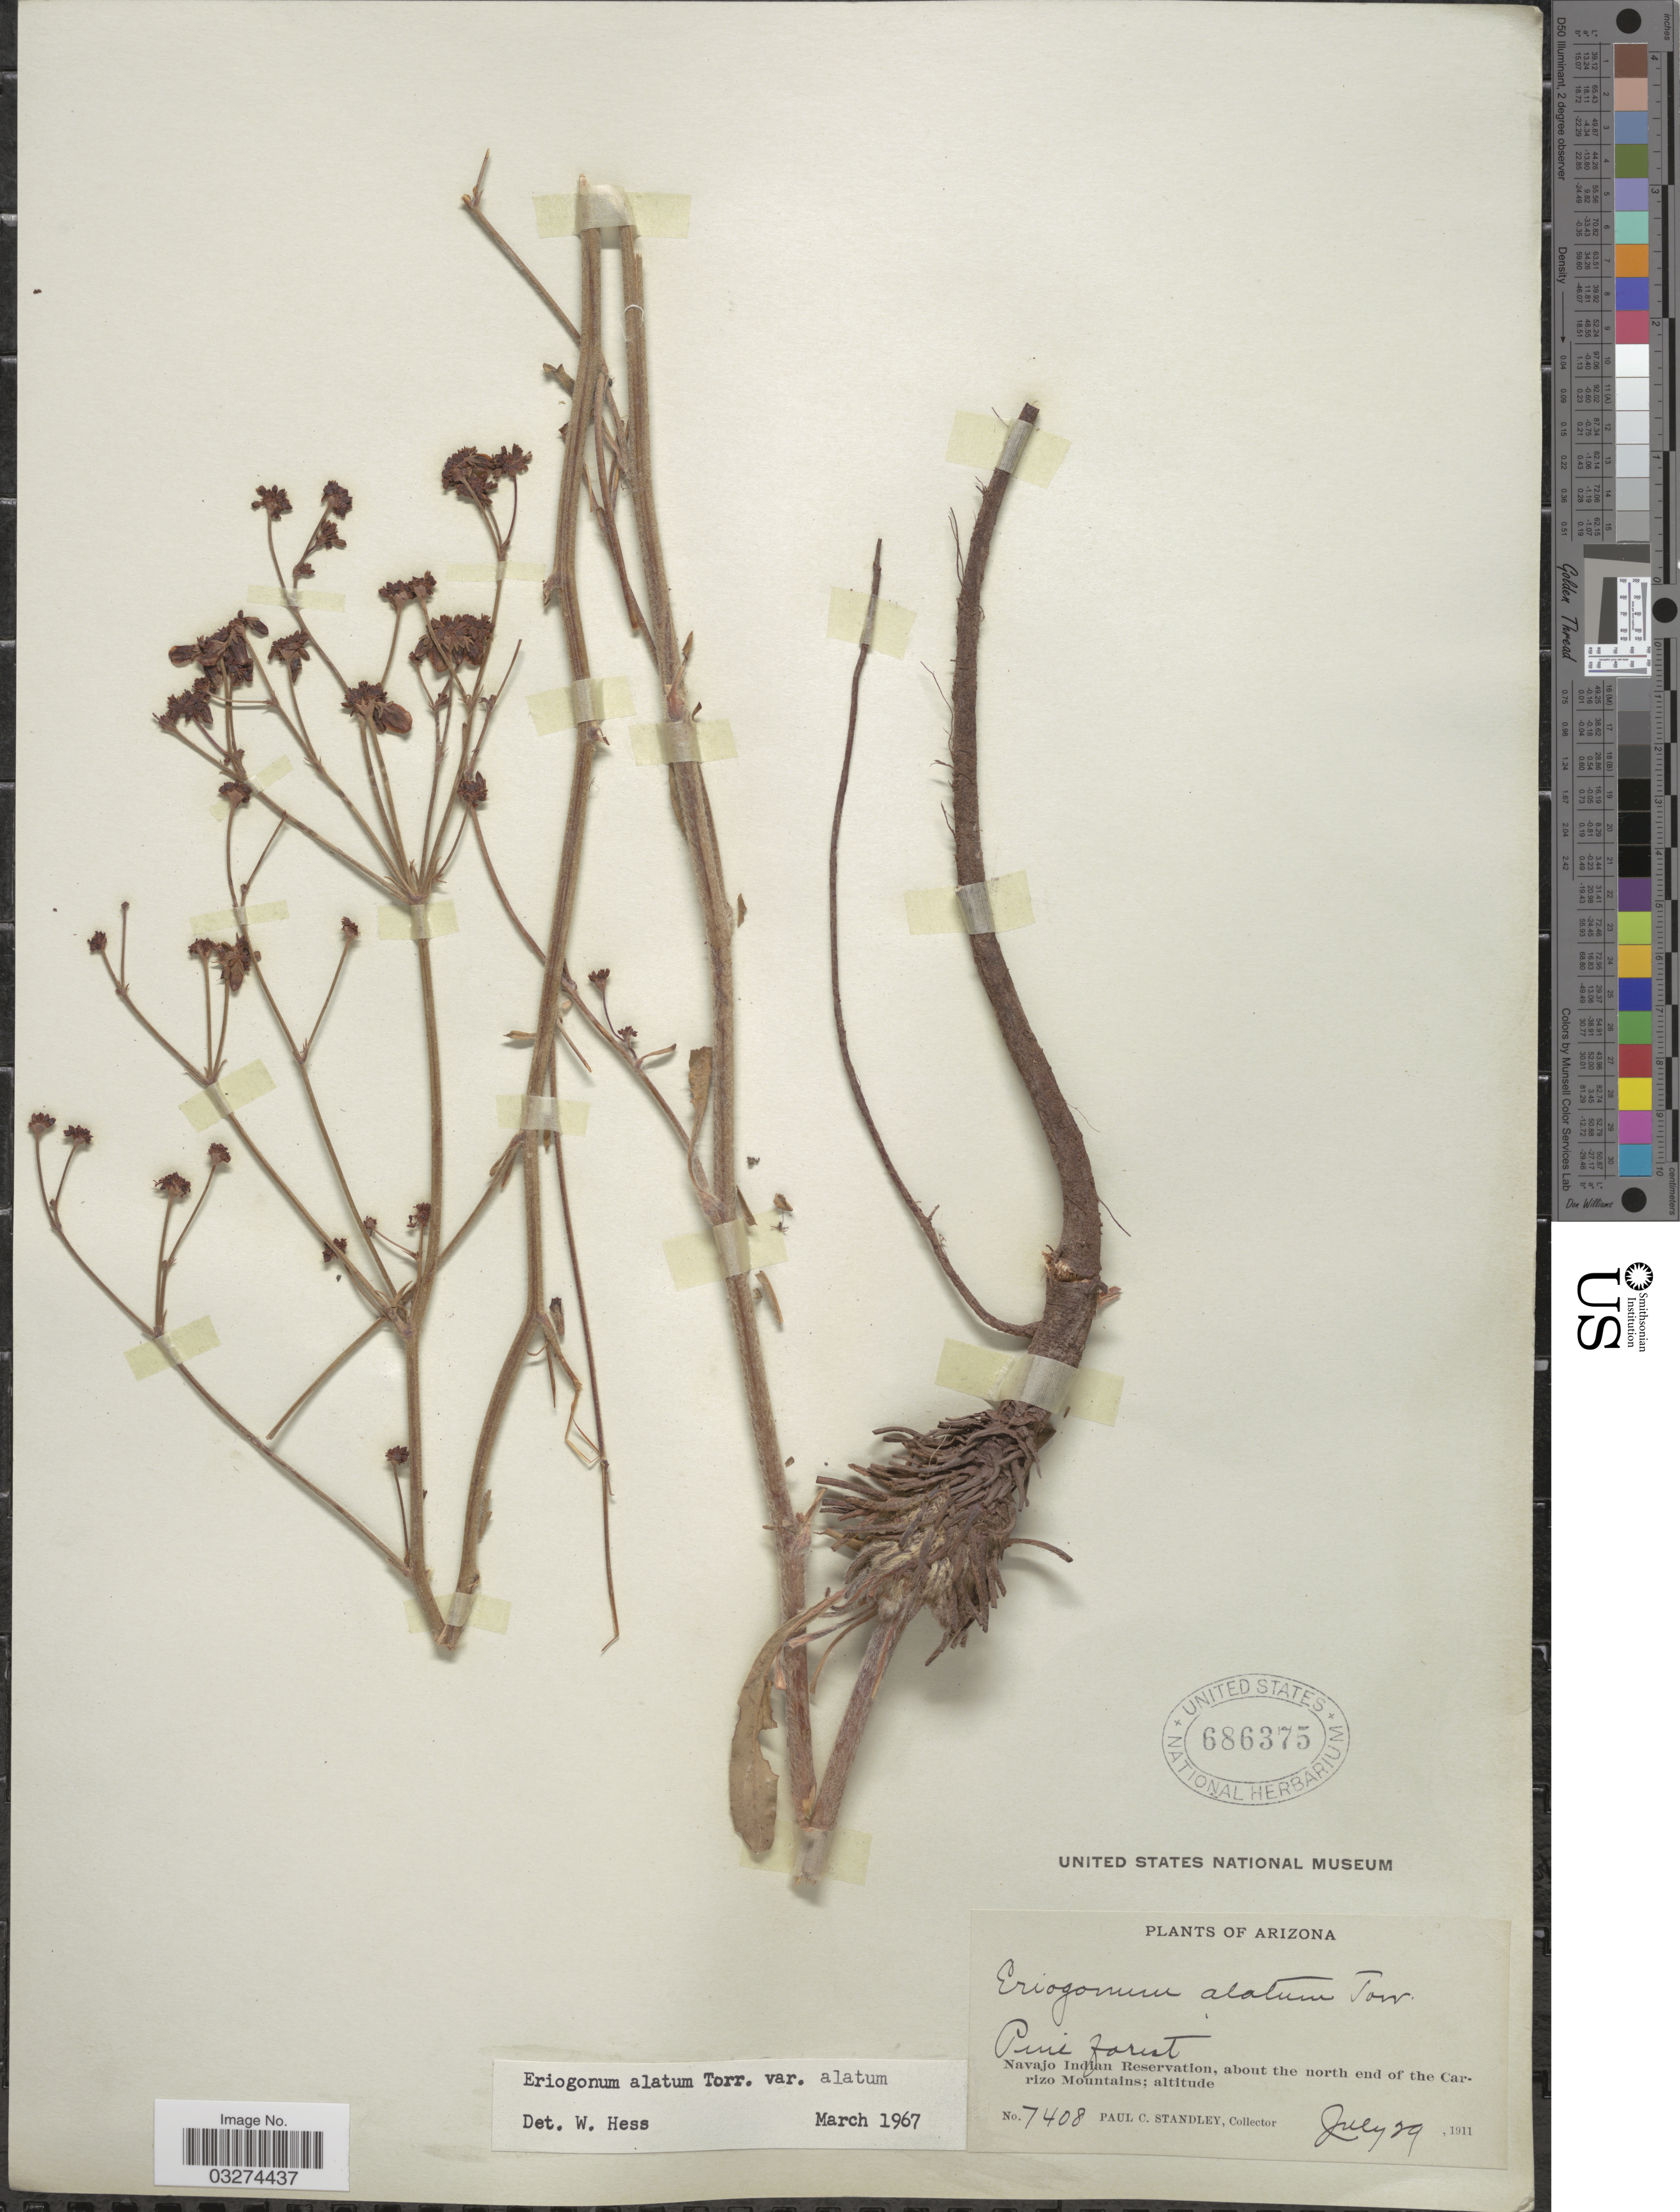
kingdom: Plantae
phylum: Tracheophyta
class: Magnoliopsida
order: Caryophyllales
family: Polygonaceae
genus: Eriogonum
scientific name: Eriogonum alatum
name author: Torr.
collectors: P. C. Standley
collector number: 7408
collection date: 1911-07-29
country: United States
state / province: Arizona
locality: Navajo Indian Reservation, about the north end of the Carizo Mountains.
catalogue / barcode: US 686375